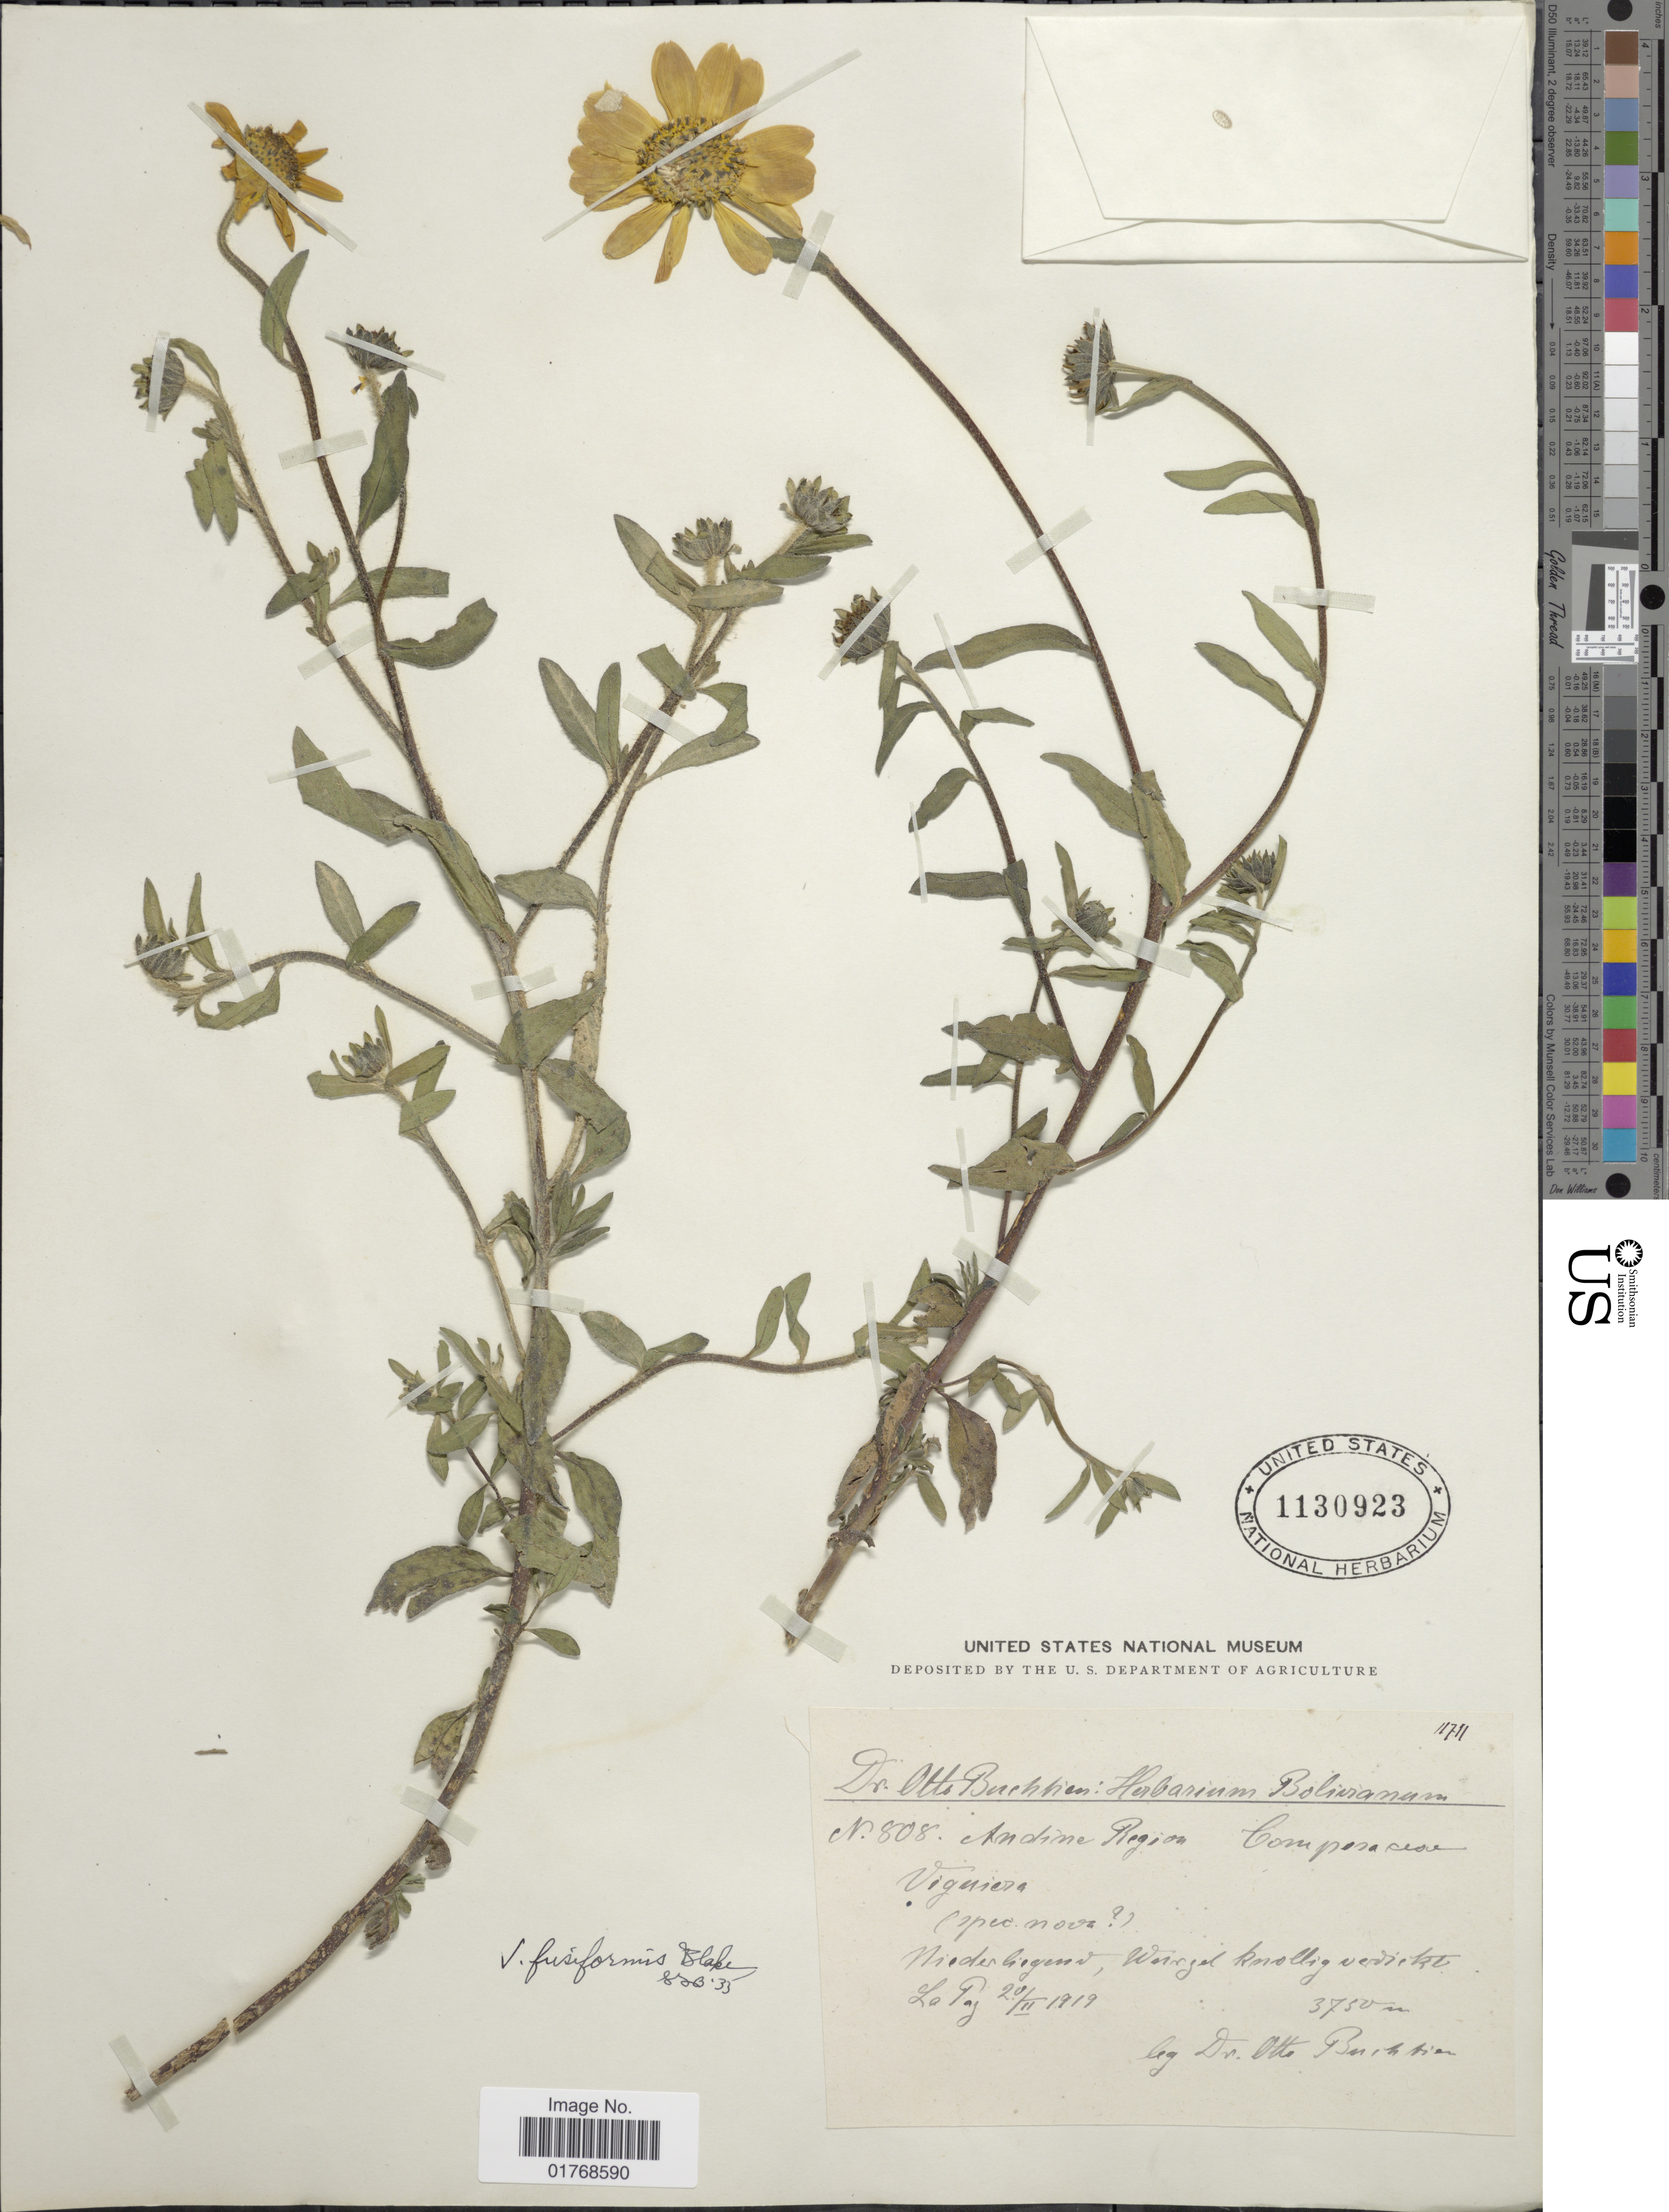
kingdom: Plantae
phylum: Tracheophyta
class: Magnoliopsida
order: Asterales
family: Asteraceae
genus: Viguiera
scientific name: Viguiera fusiformis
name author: S.F. Blake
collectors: O. Buchtien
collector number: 808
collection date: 1919-02-20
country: Bolivia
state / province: La Paz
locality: Andina Region.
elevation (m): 3750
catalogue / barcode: US 1130923